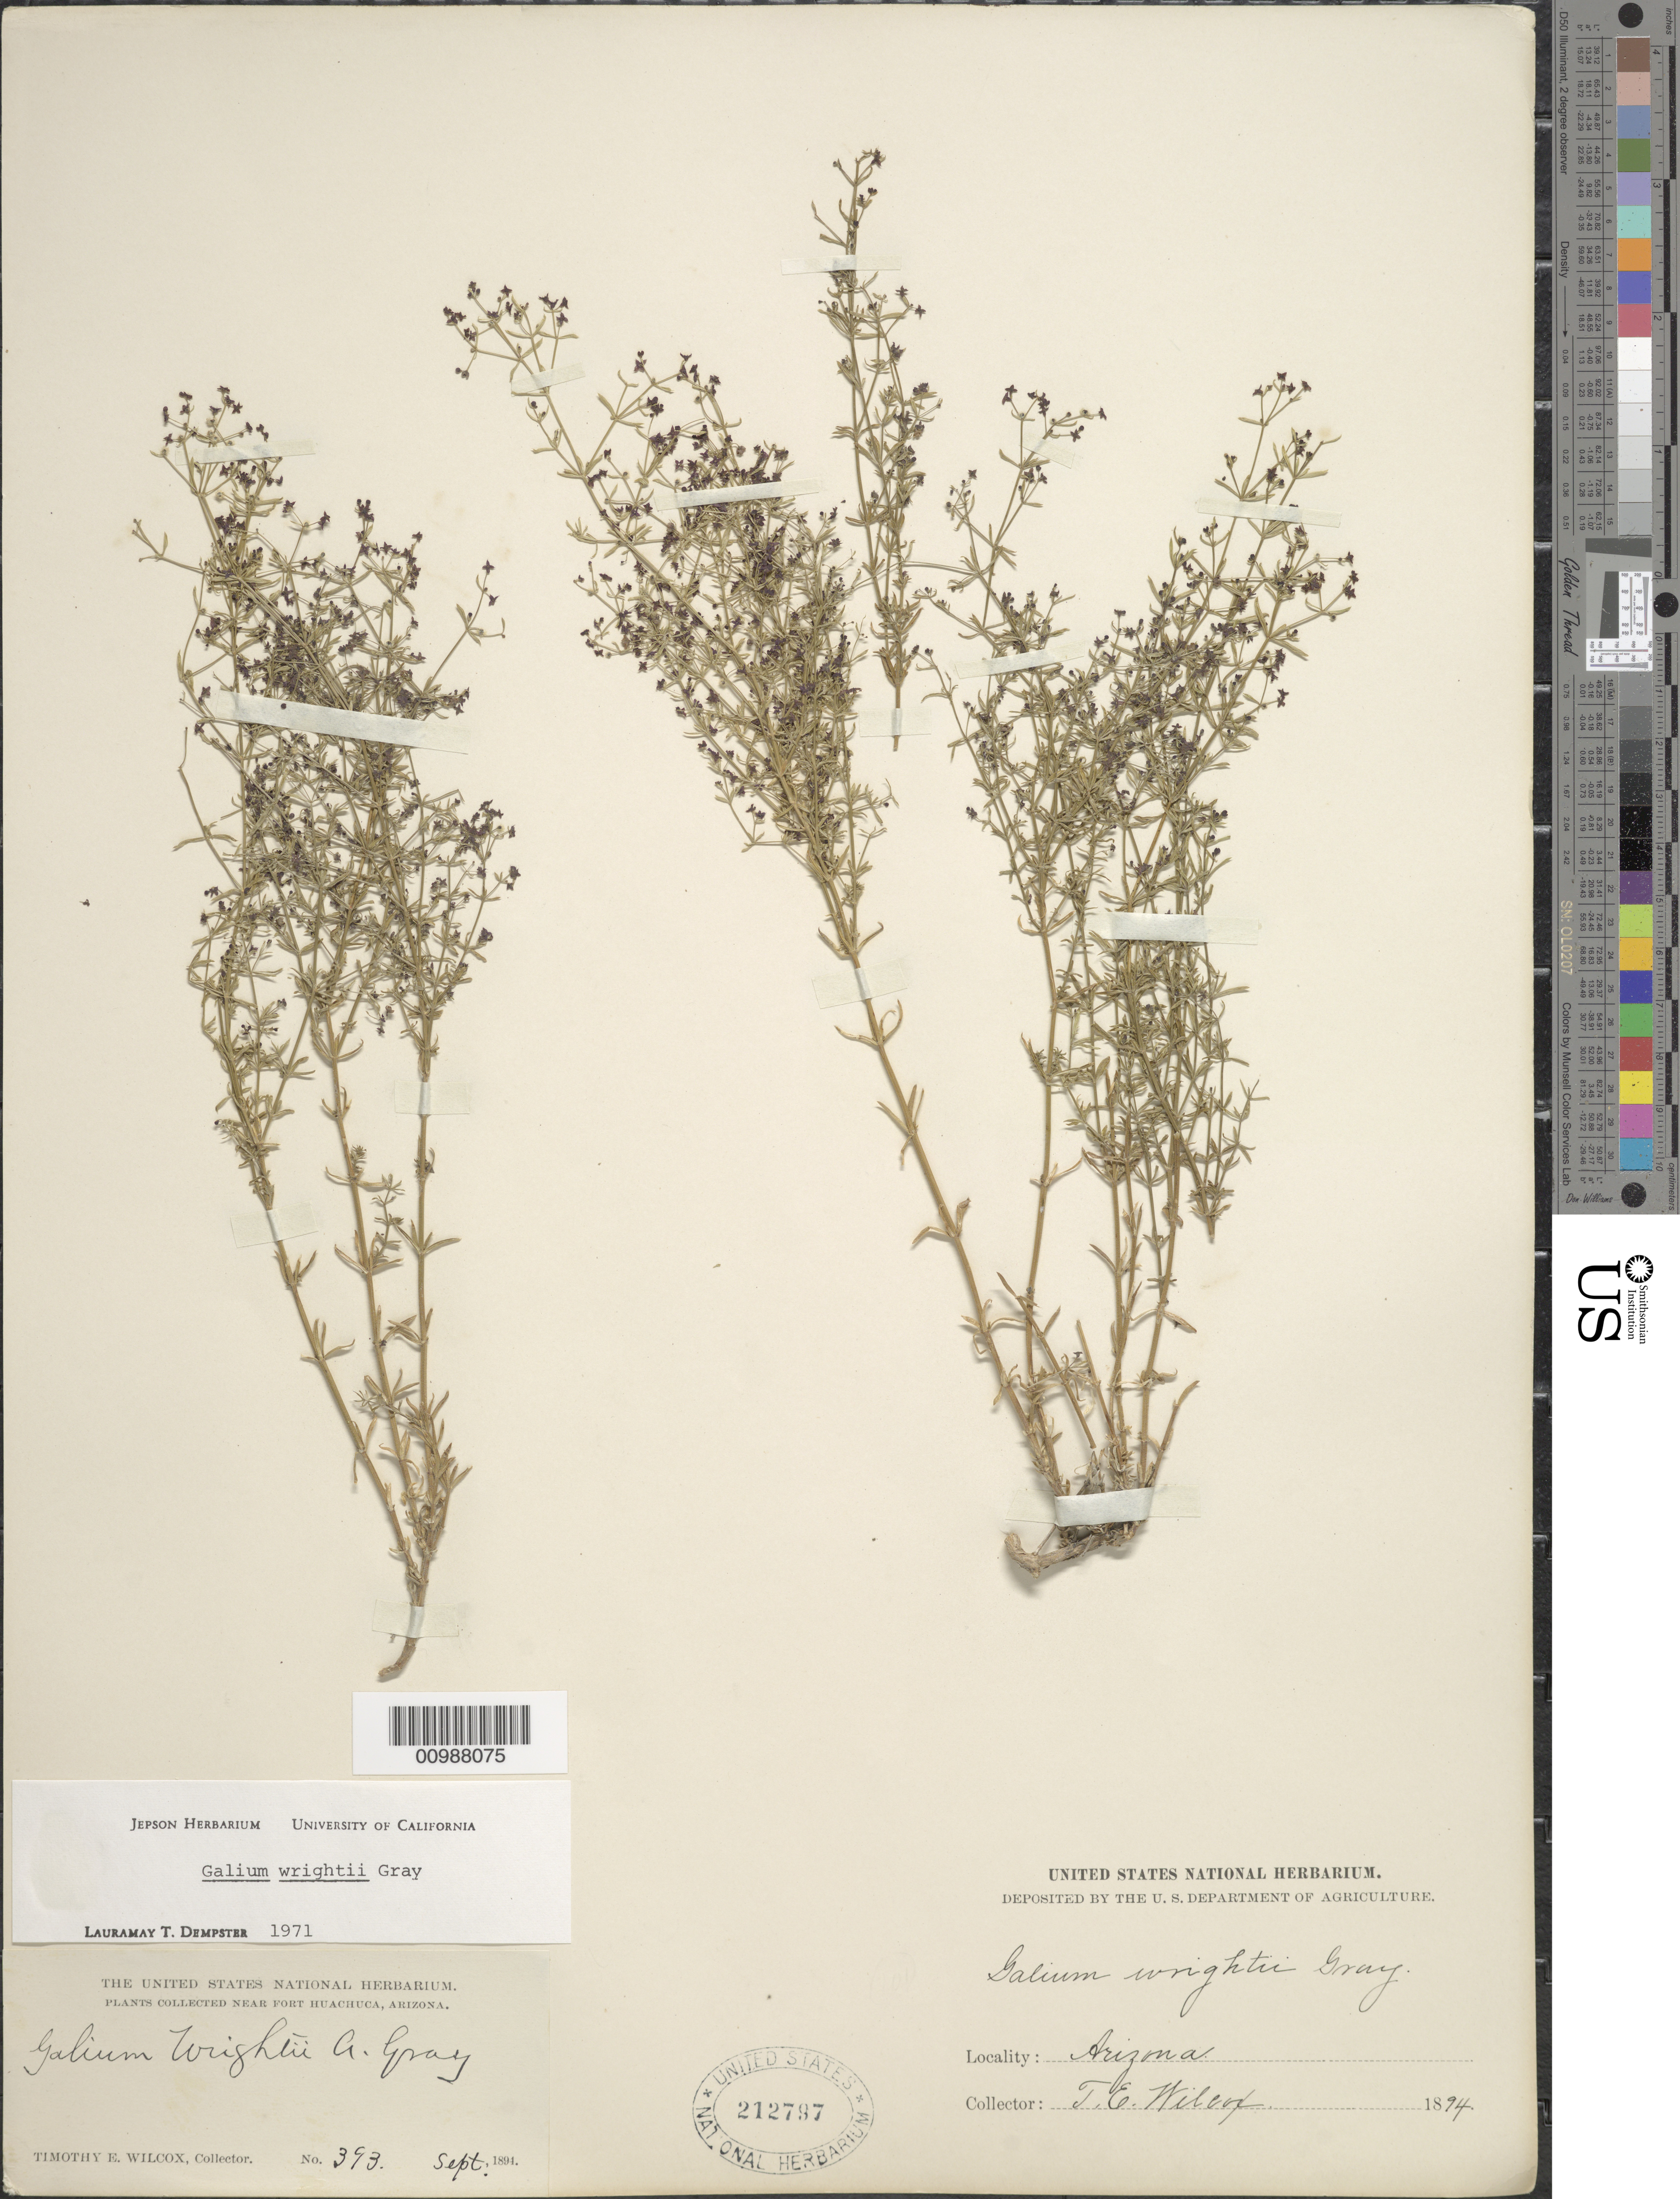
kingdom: Plantae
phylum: Tracheophyta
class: Magnoliopsida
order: Gentianales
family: Rubiaceae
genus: Galium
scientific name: Galium wrightii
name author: A. Gray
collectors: T. E. Wilcox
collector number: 393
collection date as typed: Sep 1894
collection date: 1894-09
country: United States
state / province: Arizona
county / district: Cochise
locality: Near Fort Huachuca.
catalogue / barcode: US 212797